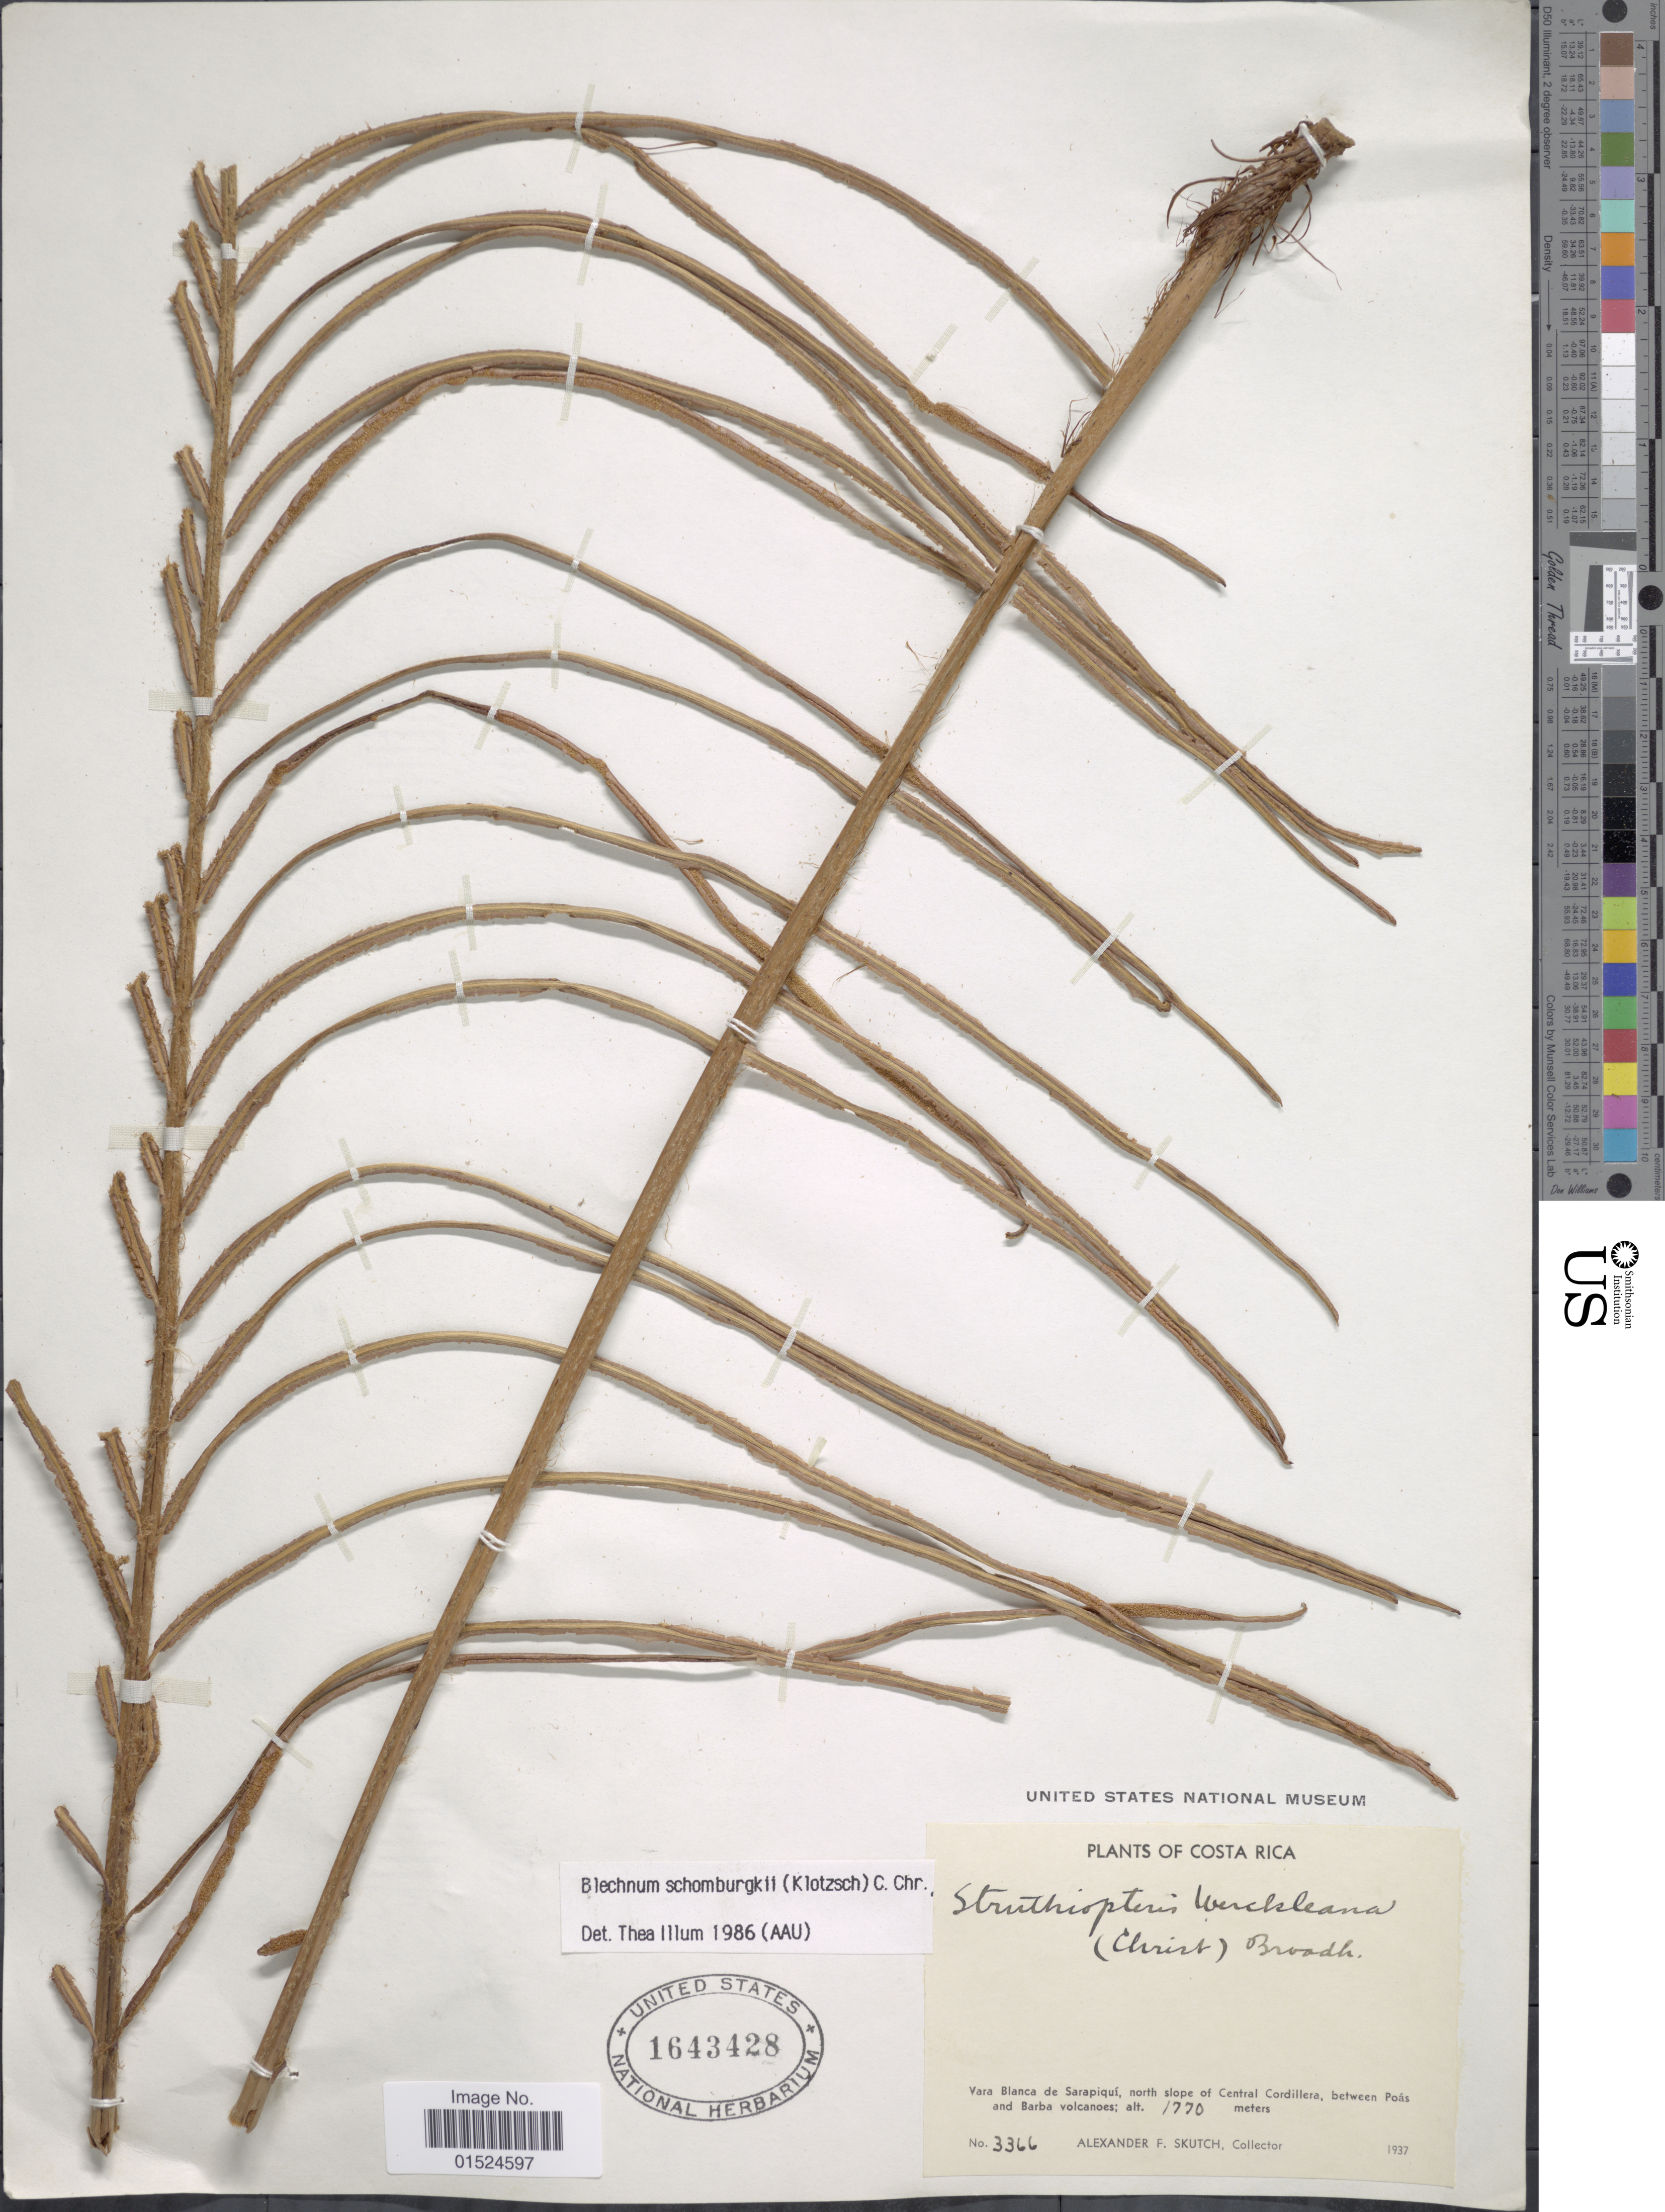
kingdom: Plantae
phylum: Tracheophyta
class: Polypodiopsida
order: Polypodiales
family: Blechnaceae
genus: Blechnum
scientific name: Blechnum werckleanum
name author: (Christ) C. Chr.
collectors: A. F. Skutch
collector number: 3366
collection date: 1937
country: Costa Rica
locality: Vara Blanca de Sarapiquí, north slope of Central Cordillera, between Poás and Barba volcanoes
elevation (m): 1770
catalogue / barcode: US 1643428